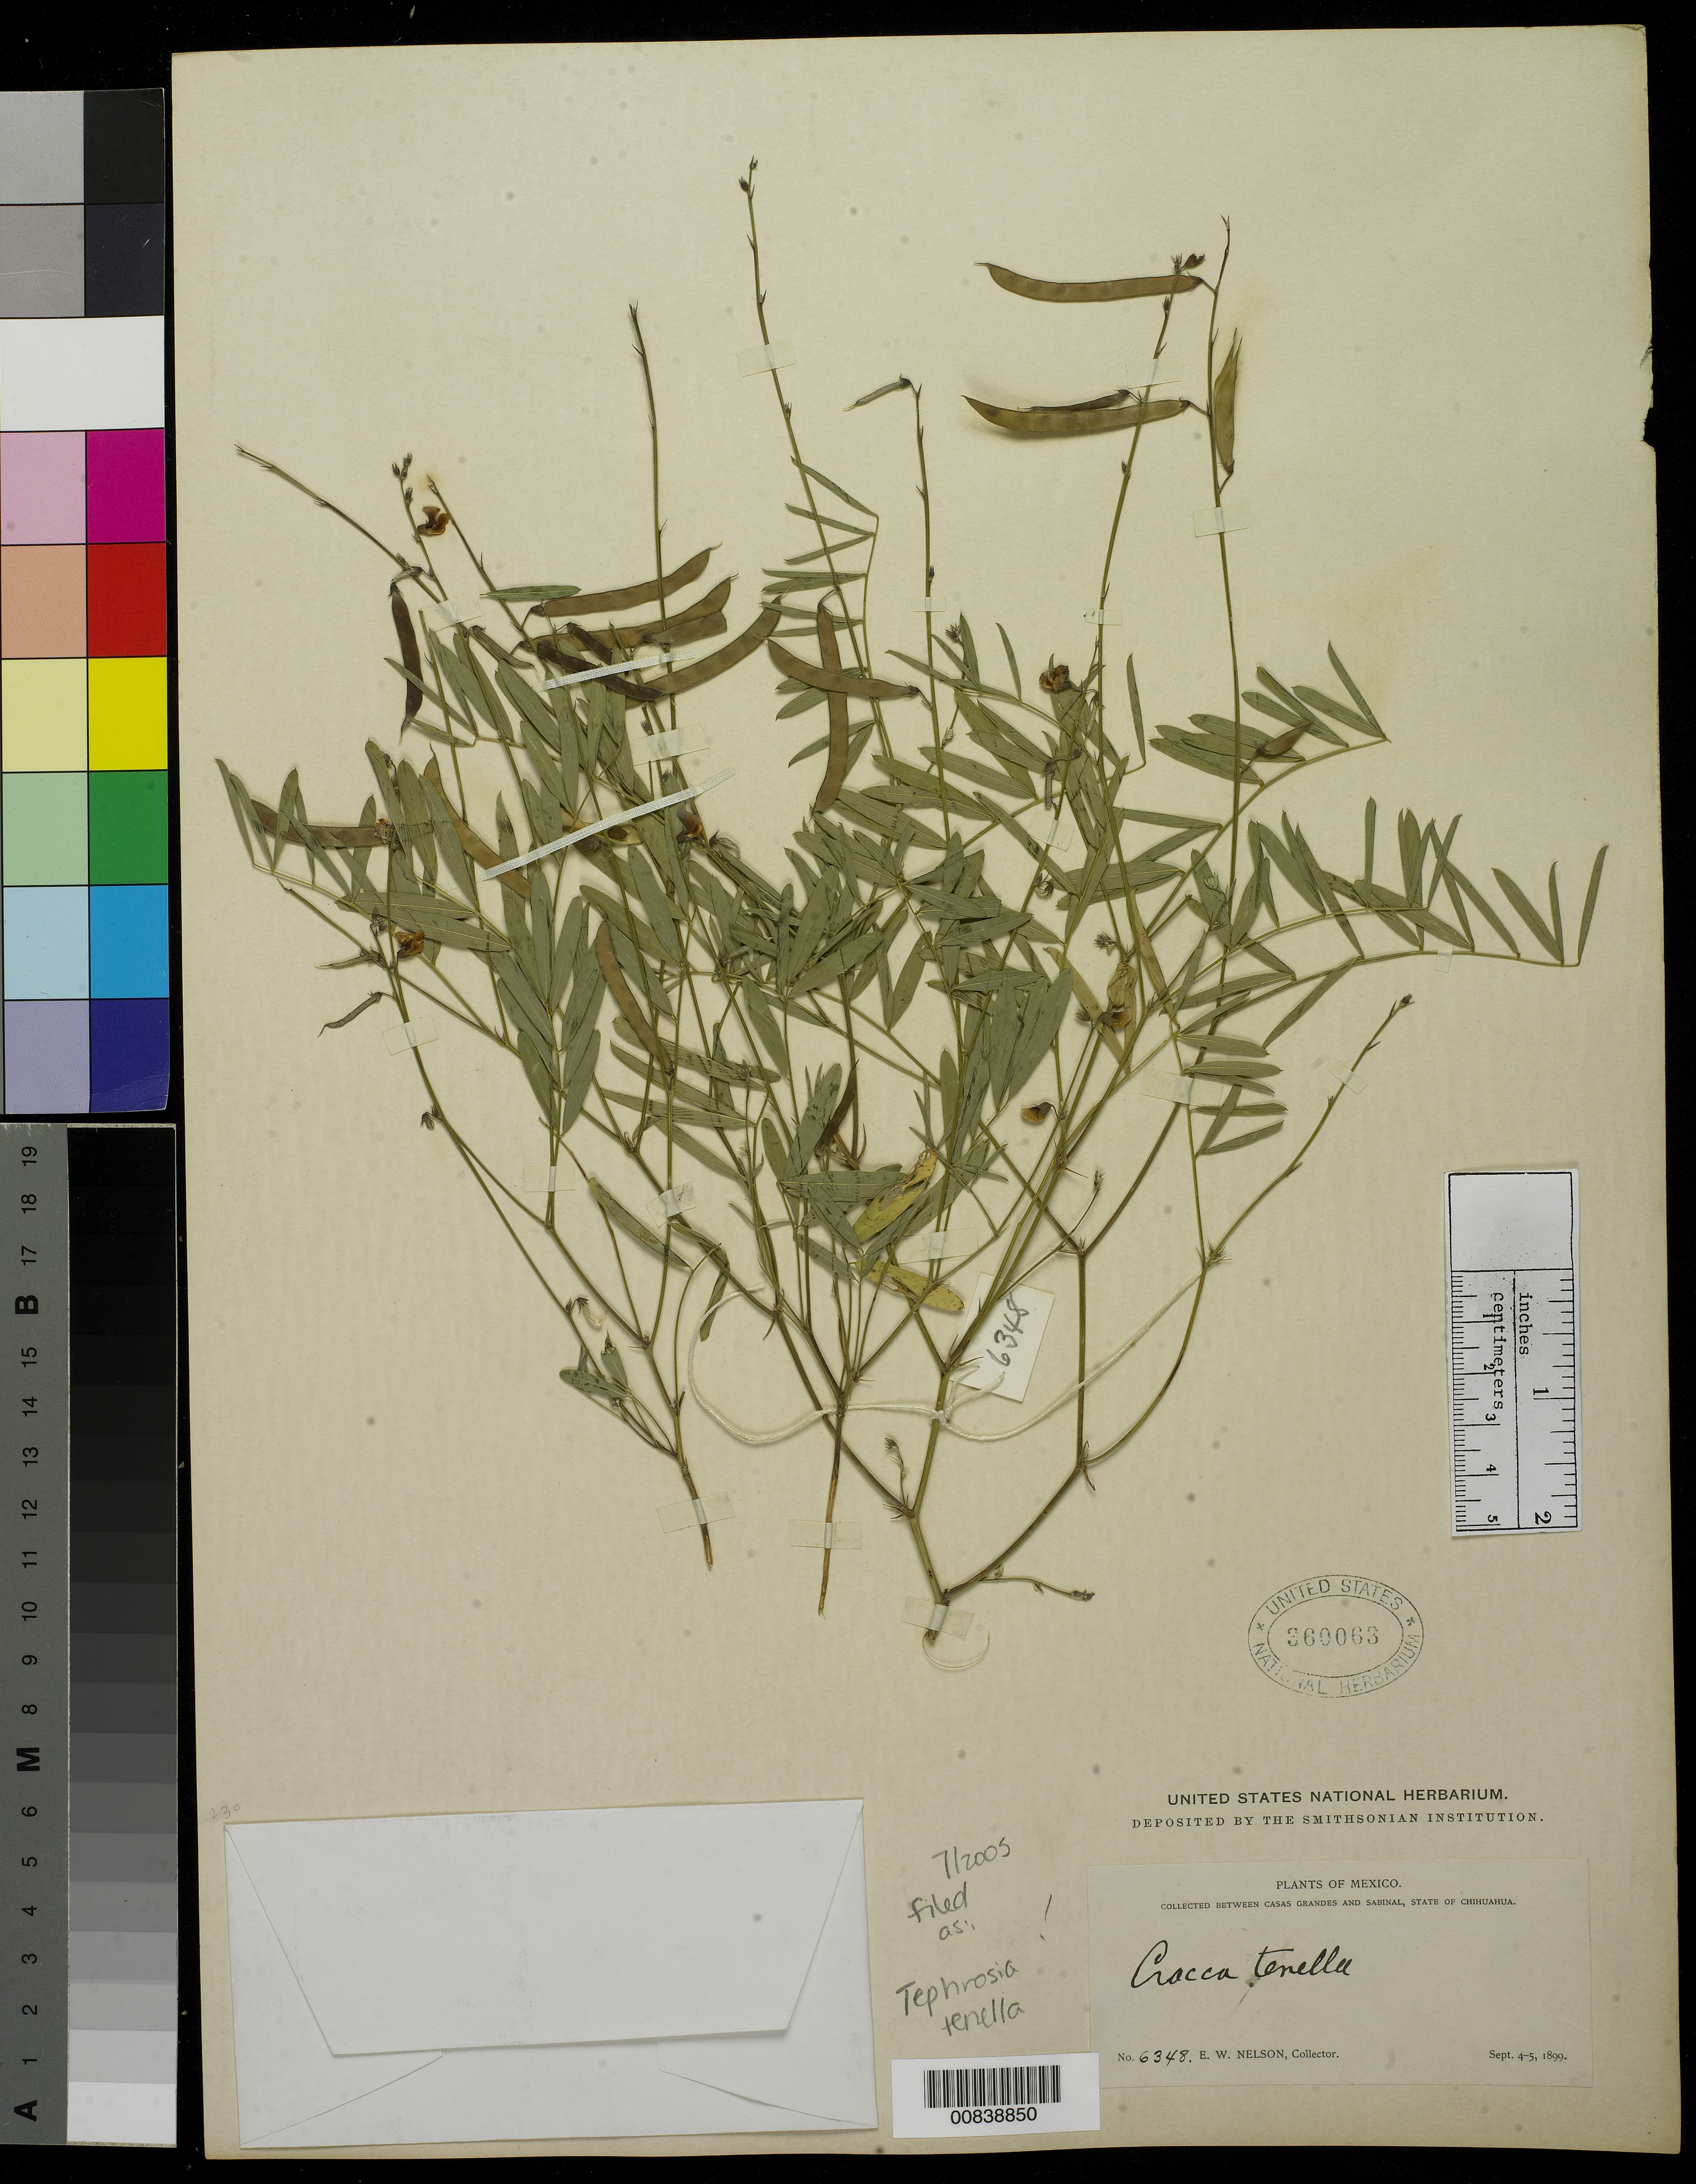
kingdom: Plantae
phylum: Tracheophyta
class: Magnoliopsida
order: Fabales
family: Fabaceae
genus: Tephrosia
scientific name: Tephrosia tenella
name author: A. Gray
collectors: E. W. Nelson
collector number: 6348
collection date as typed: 04 Sep 1899 to 05 Sep 1899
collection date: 1899-09-04/1899-09-05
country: Mexico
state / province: Chihuahua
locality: Between Casas Grandes and Sabinal, Chihuahua.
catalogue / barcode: US 360063